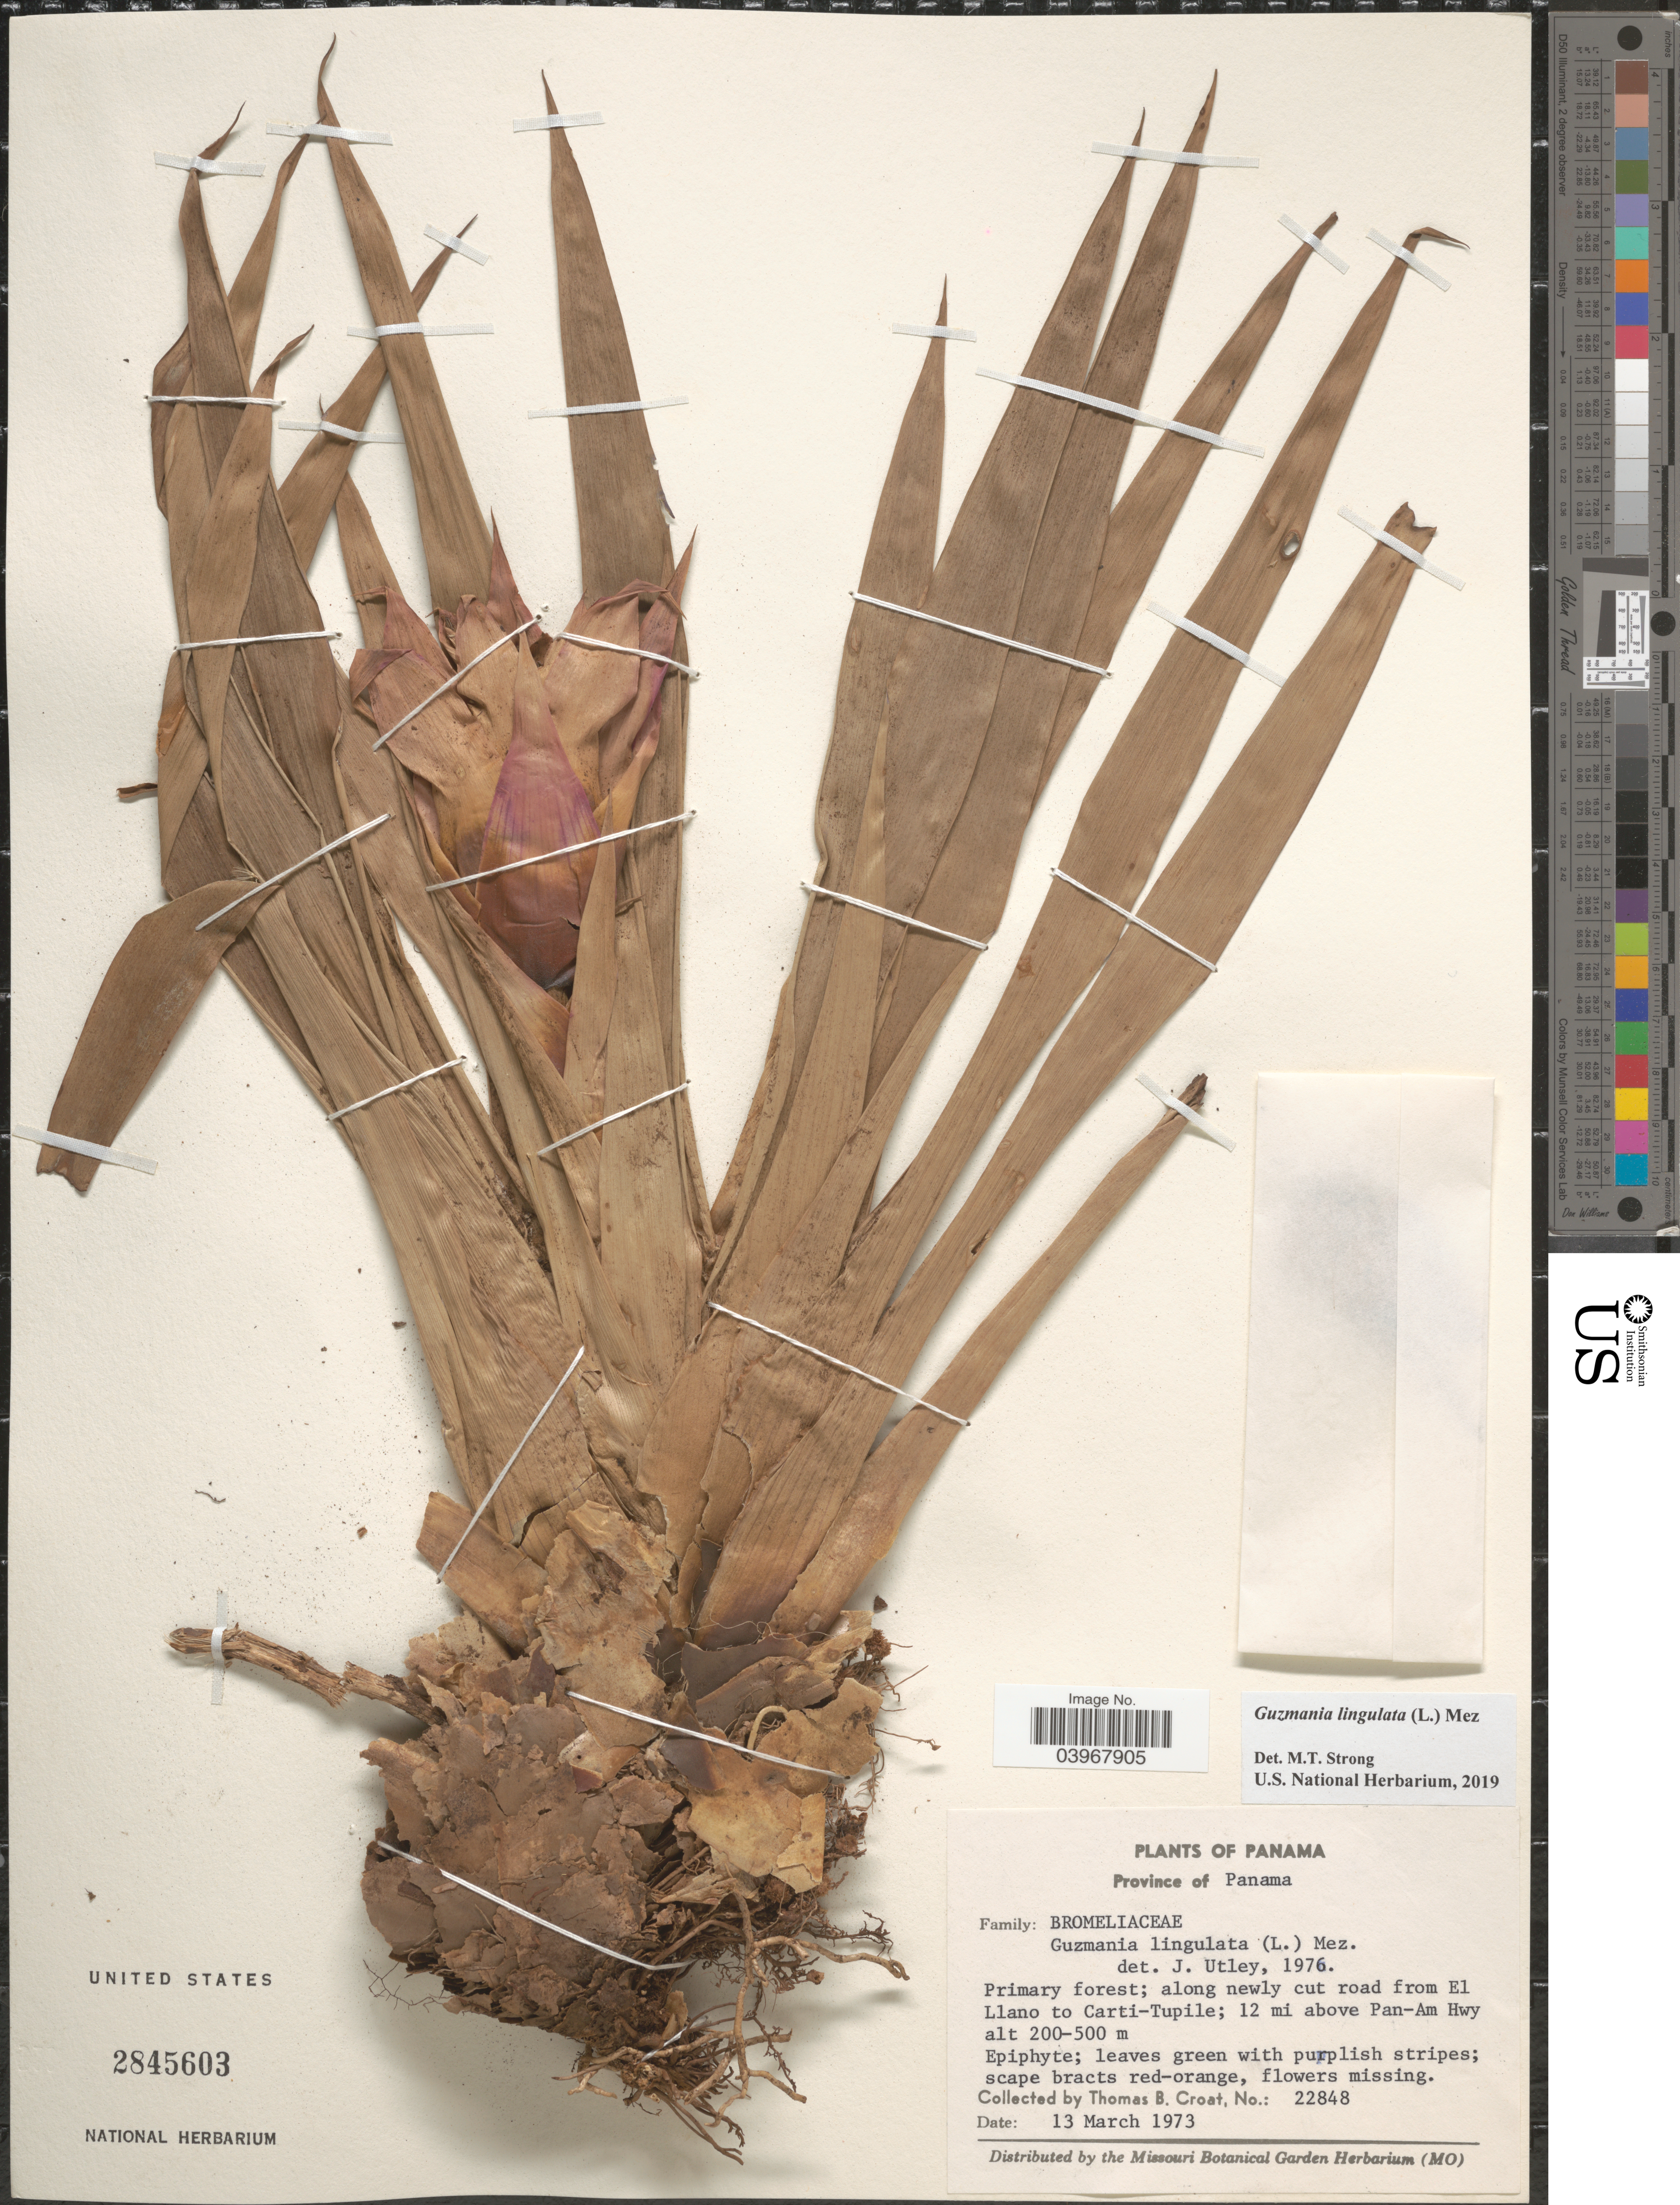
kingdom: Plantae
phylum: Tracheophyta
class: Liliopsida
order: Poales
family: Bromeliaceae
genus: Guzmania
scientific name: Guzmania lingulata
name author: (L.) Mez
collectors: T. B. Croat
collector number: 22848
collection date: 1973-03-13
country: Panama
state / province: Panamá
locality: Primary forest; along newly cut road from El Llano to Carti-Tupile; 12 mi above Pan-Am Hwy.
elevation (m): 200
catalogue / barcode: US 2845603